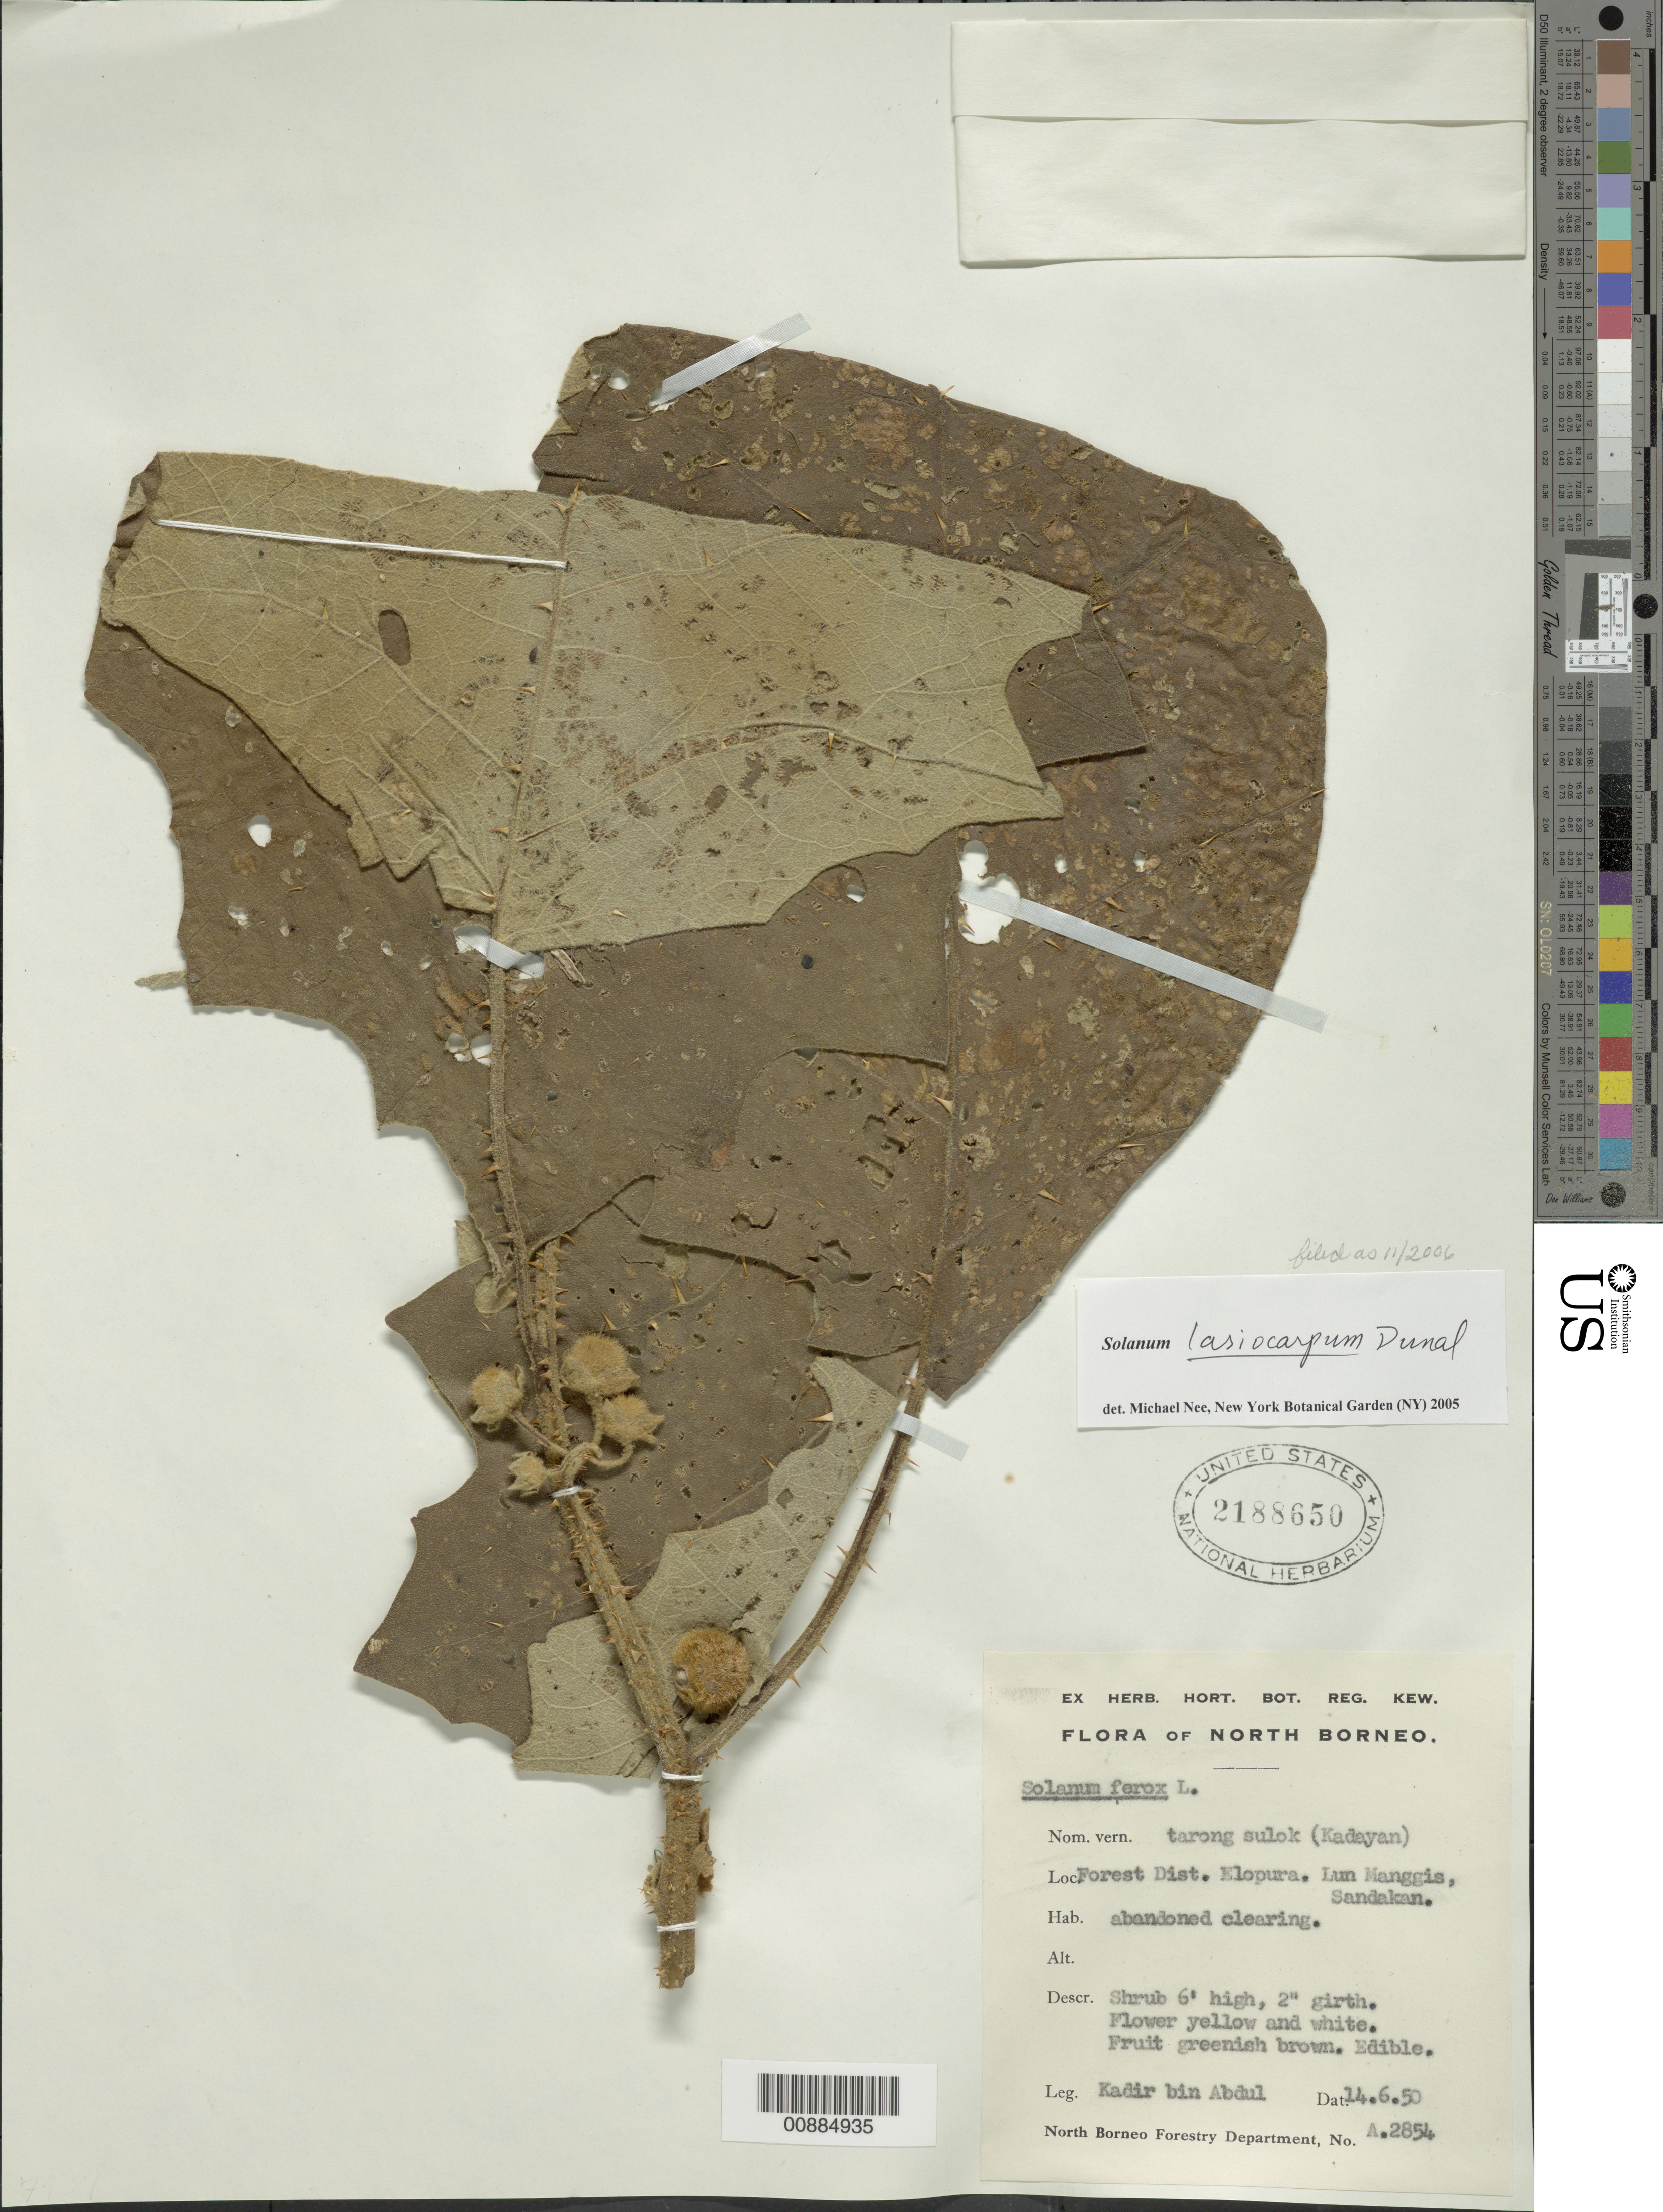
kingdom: Plantae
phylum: Tracheophyta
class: Magnoliopsida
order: Solanales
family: Solanaceae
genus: Solanum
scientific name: Solanum lasiocarpum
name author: Dunal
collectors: Kadir Bin Abdul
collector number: A 2854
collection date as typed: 14 Jun 1950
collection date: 1950-06-14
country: Malaysia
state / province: Sabah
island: Borneo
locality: Sandakan, Lun Manggis. Elopura.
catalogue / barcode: US 2188650